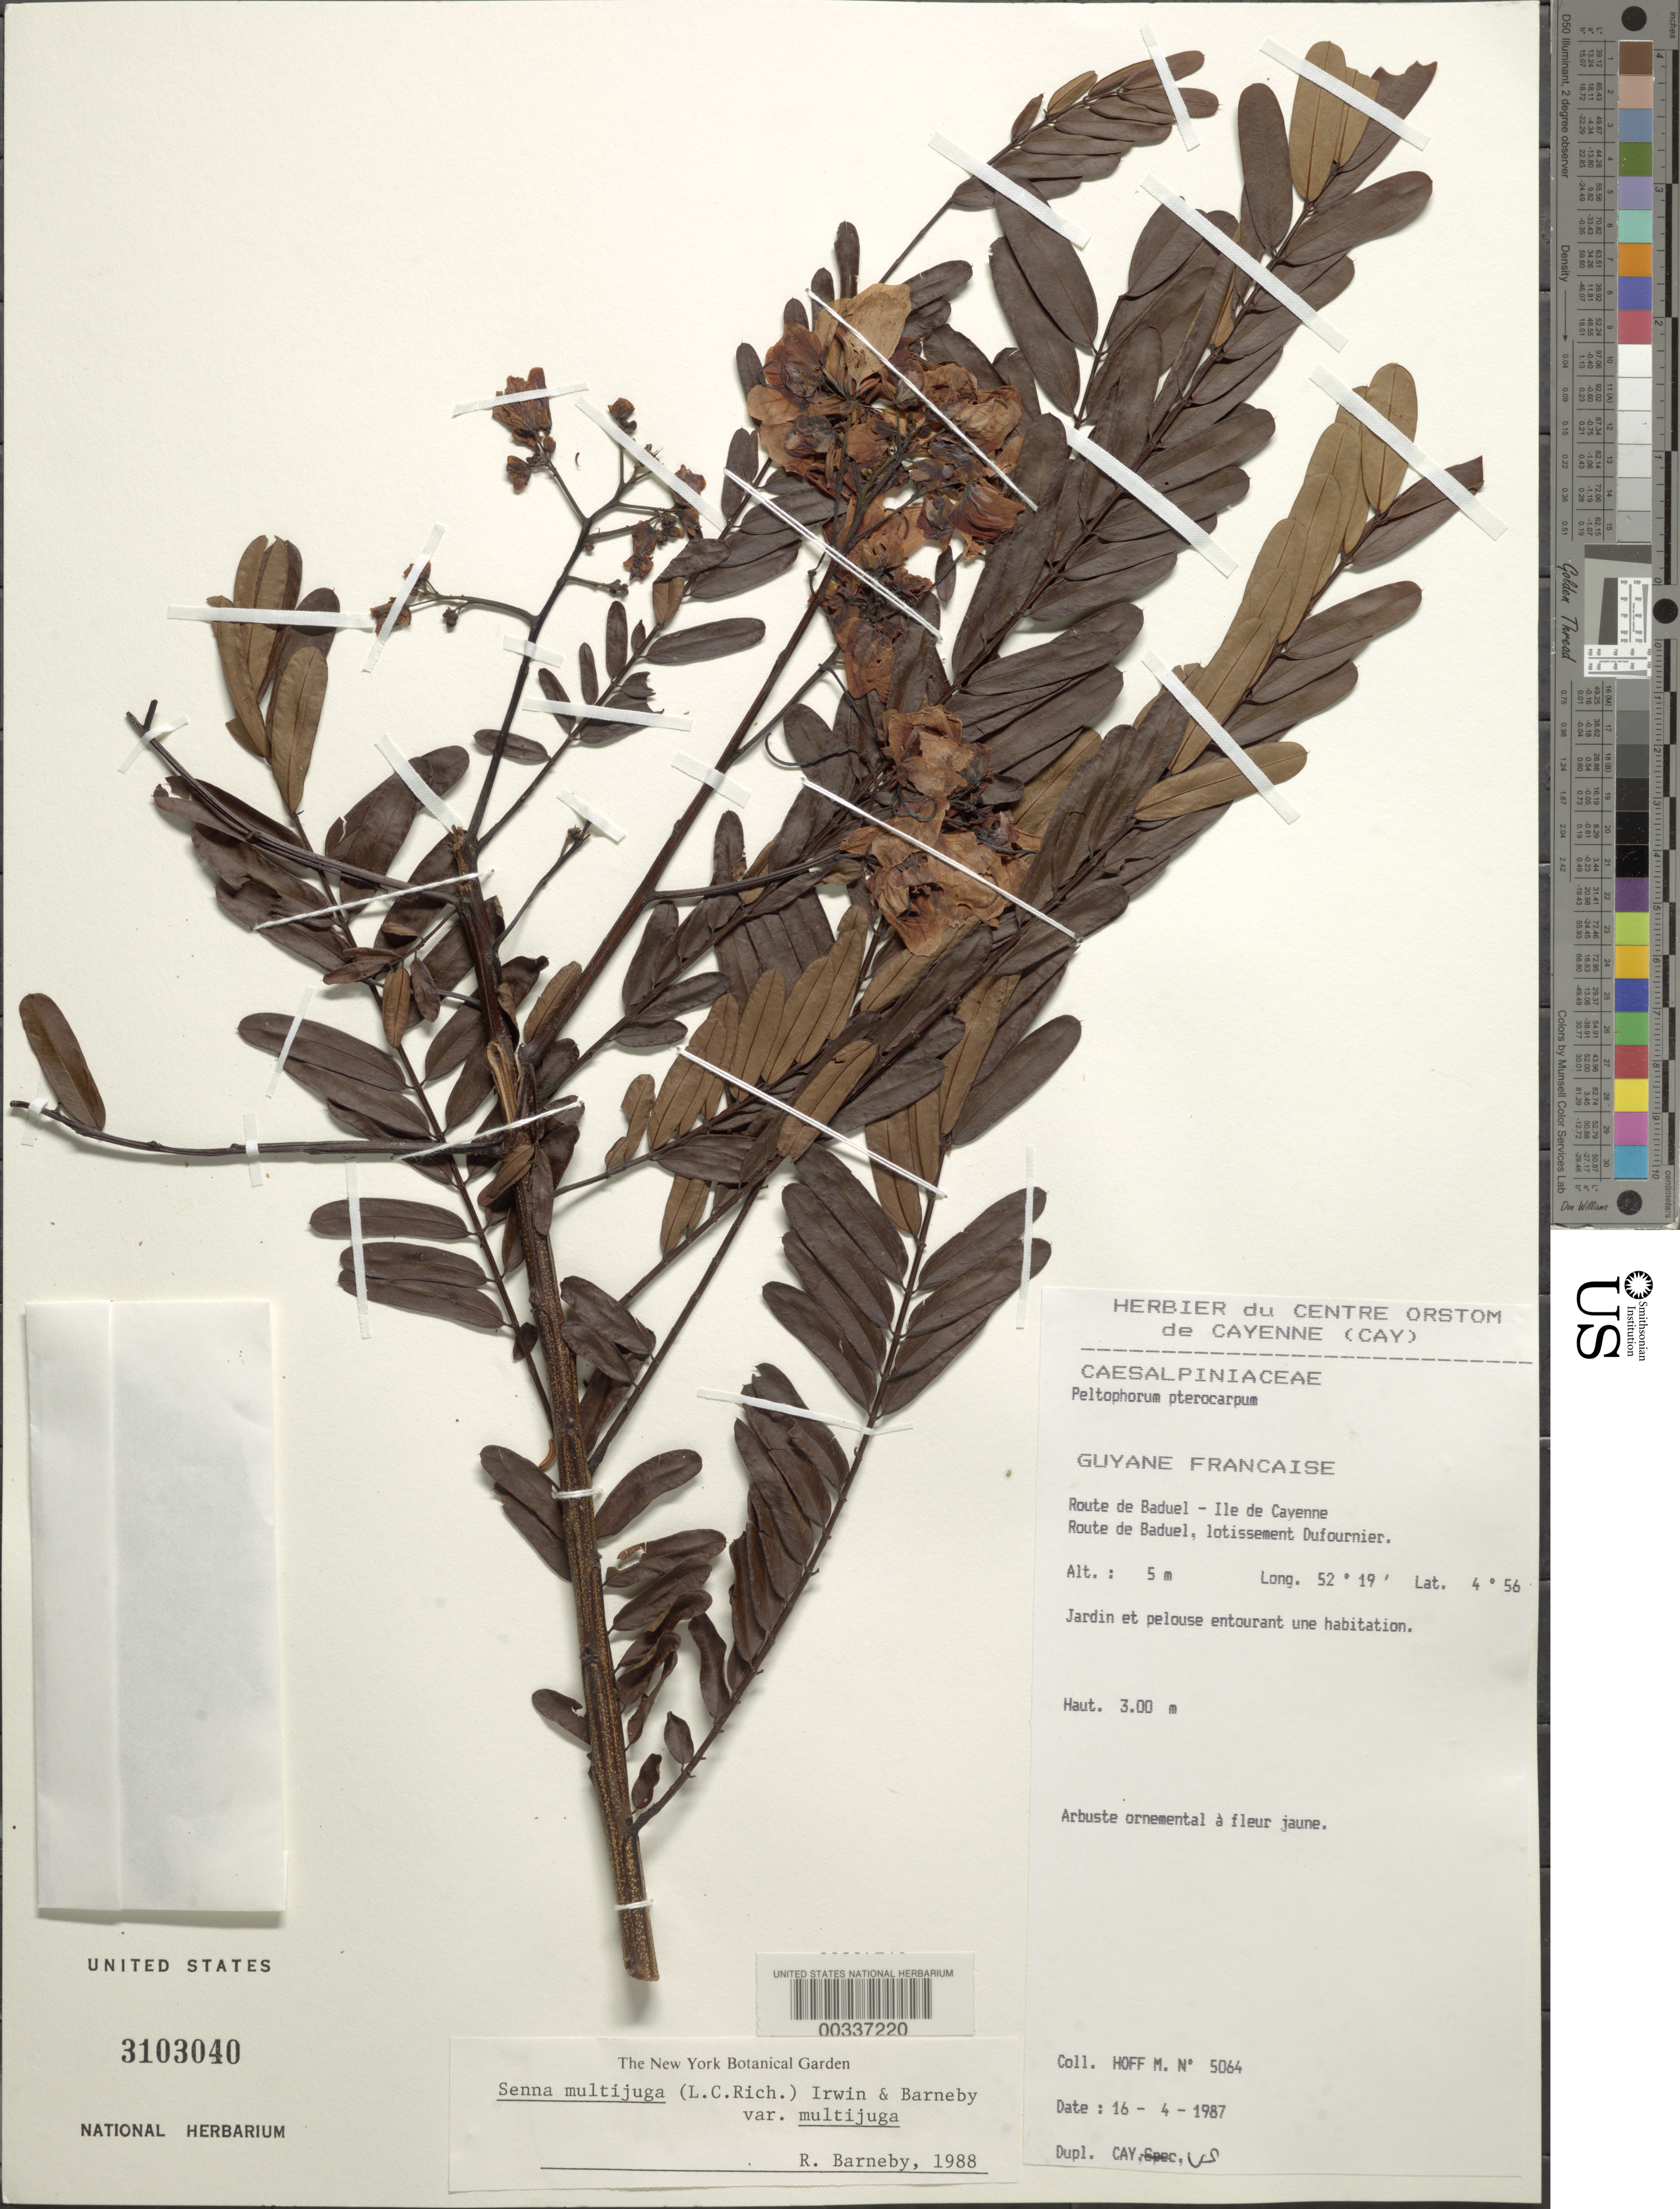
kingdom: Plantae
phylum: Tracheophyta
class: Magnoliopsida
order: Fabales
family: Fabaceae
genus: Senna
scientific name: Senna multijuga var. multijuga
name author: (Rich.) H.S. Irwin & Barneby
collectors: M. Hoff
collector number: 5064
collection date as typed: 16 Apr 1987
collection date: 1987-04-16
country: French Guiana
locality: Route baduel - ile de cayenne; route de baduel, lotissement dufournier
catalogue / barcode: US 3103040